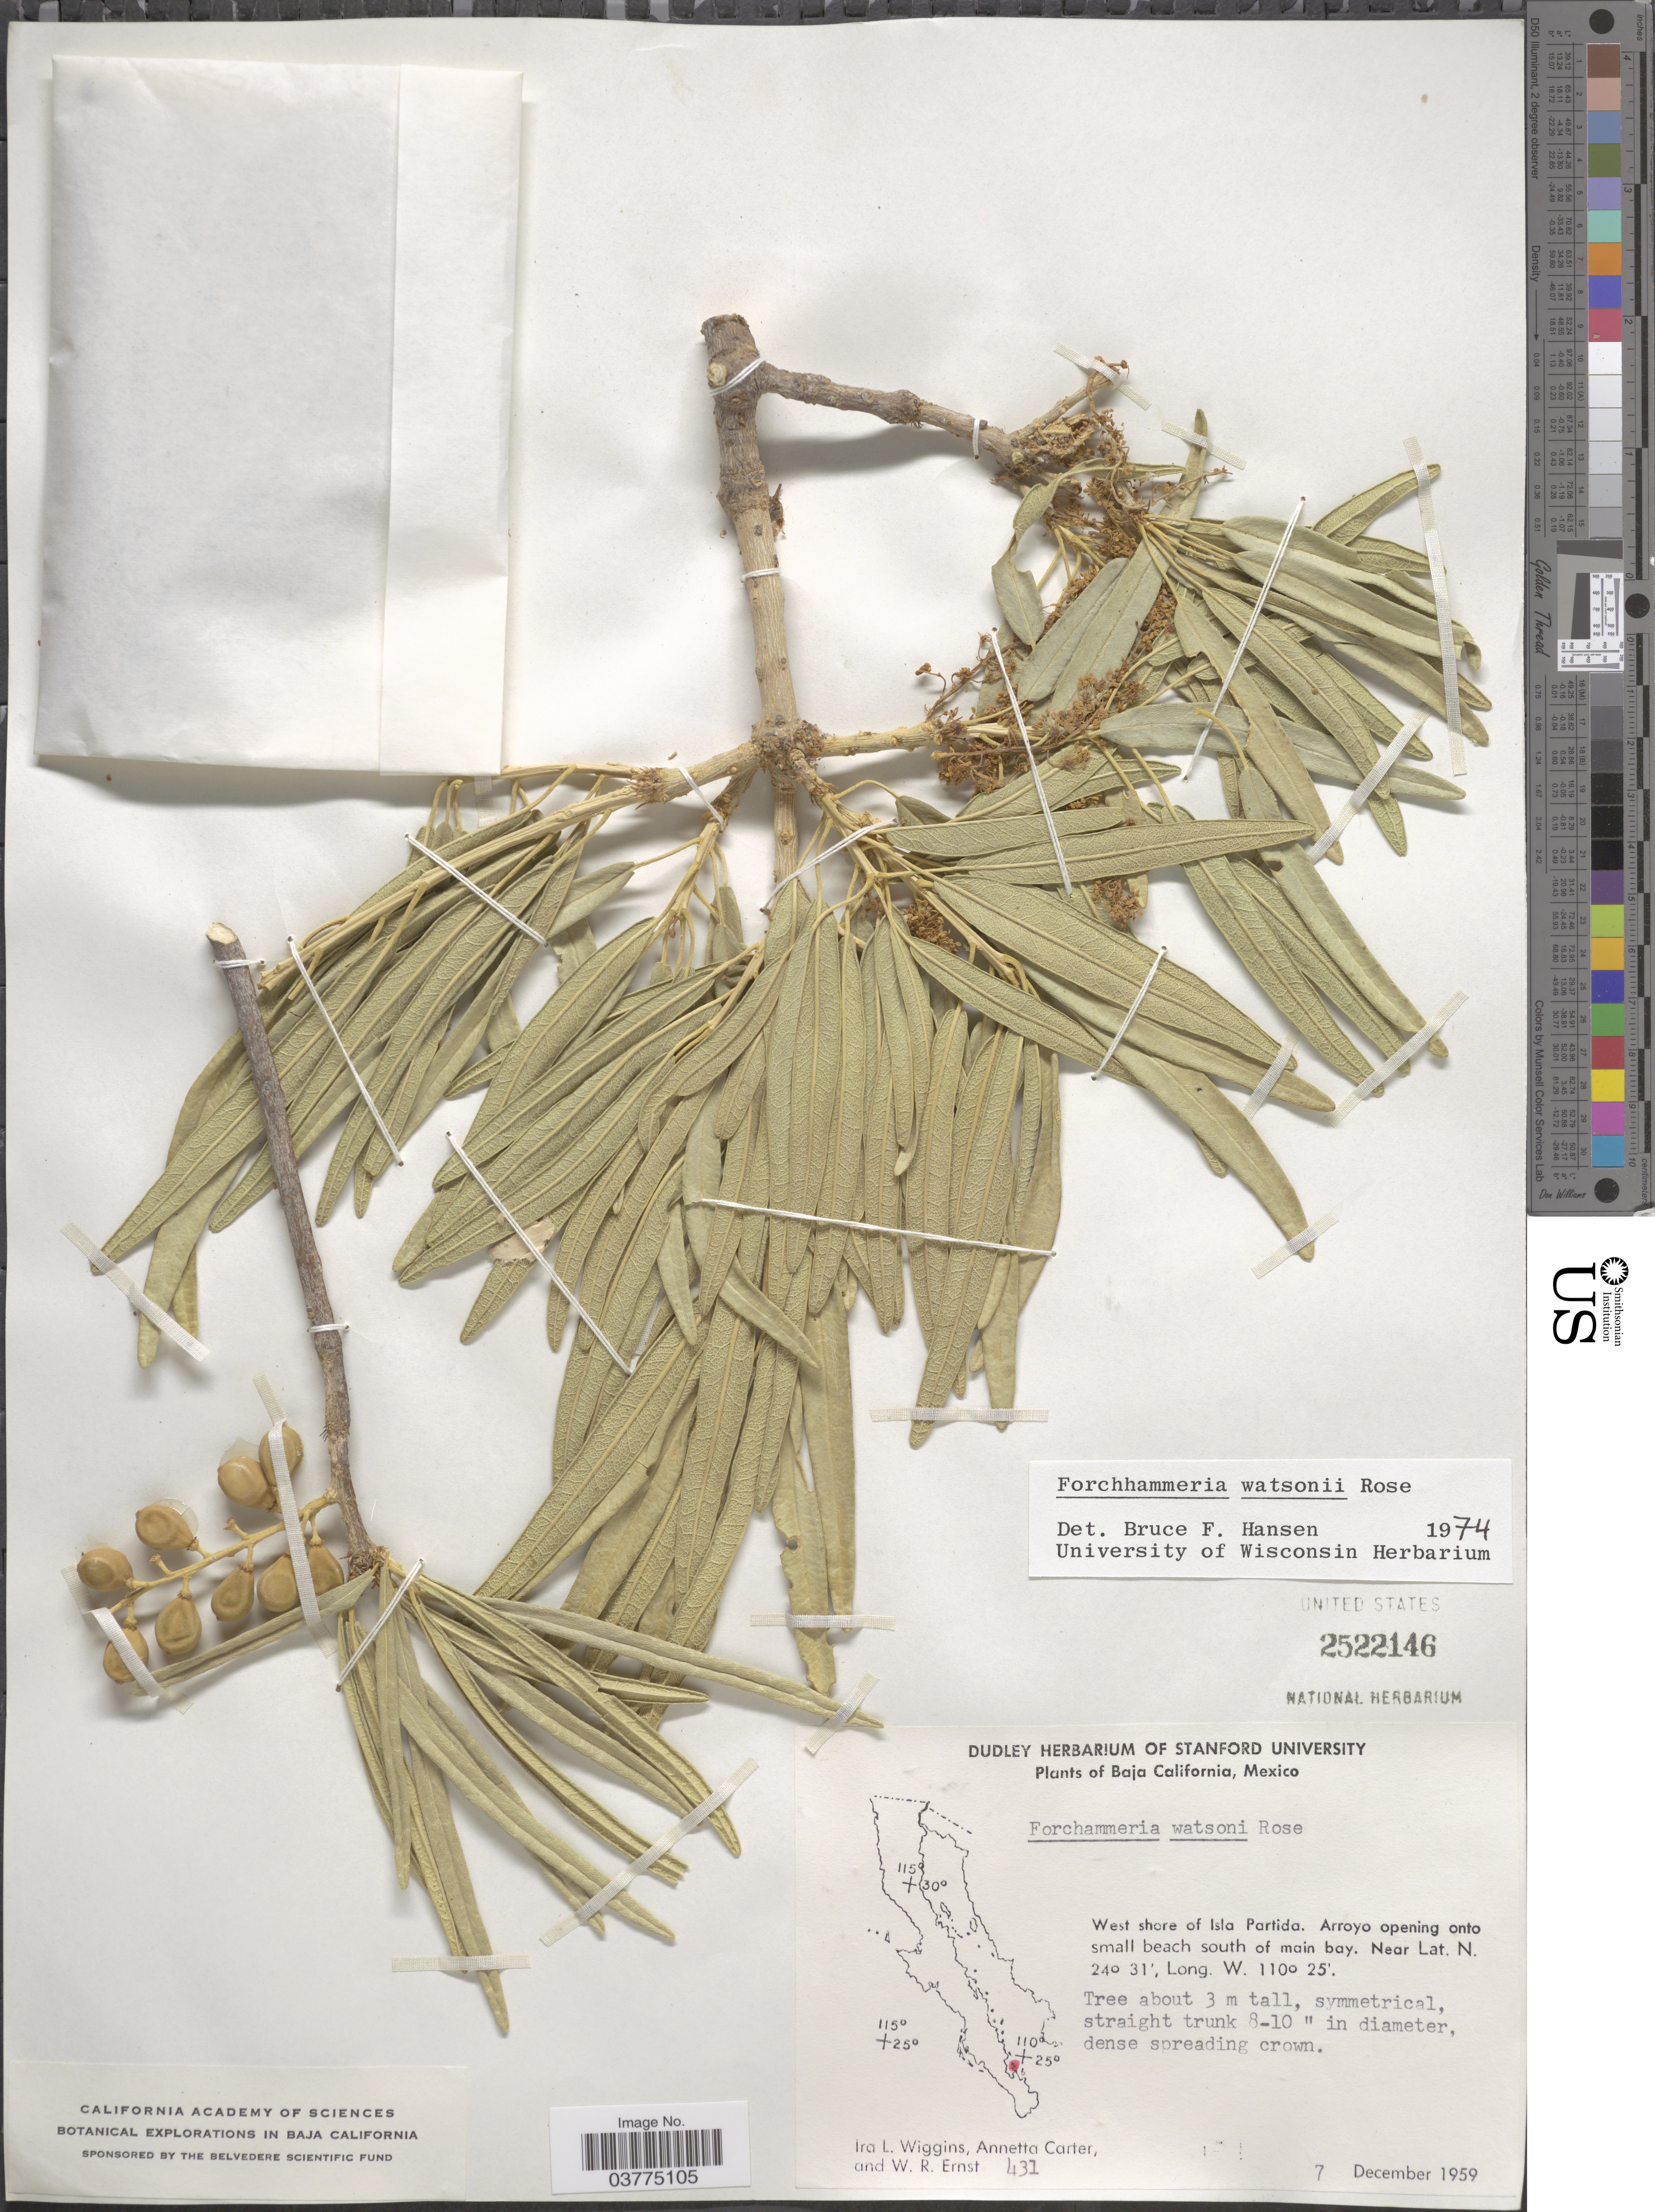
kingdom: Plantae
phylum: Tracheophyta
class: Magnoliopsida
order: Brassicales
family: Stixaceae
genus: Forchhammeria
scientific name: Forchhammeria watsonii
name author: Rose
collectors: I. L. Wiggins, A. Carter & W. R. Ernst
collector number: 431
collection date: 1959-12-07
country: Mexico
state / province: Baja California Sur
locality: West shore of Isla Partida. Arroyo opening onto small beach south of main bay.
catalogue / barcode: US 2522146